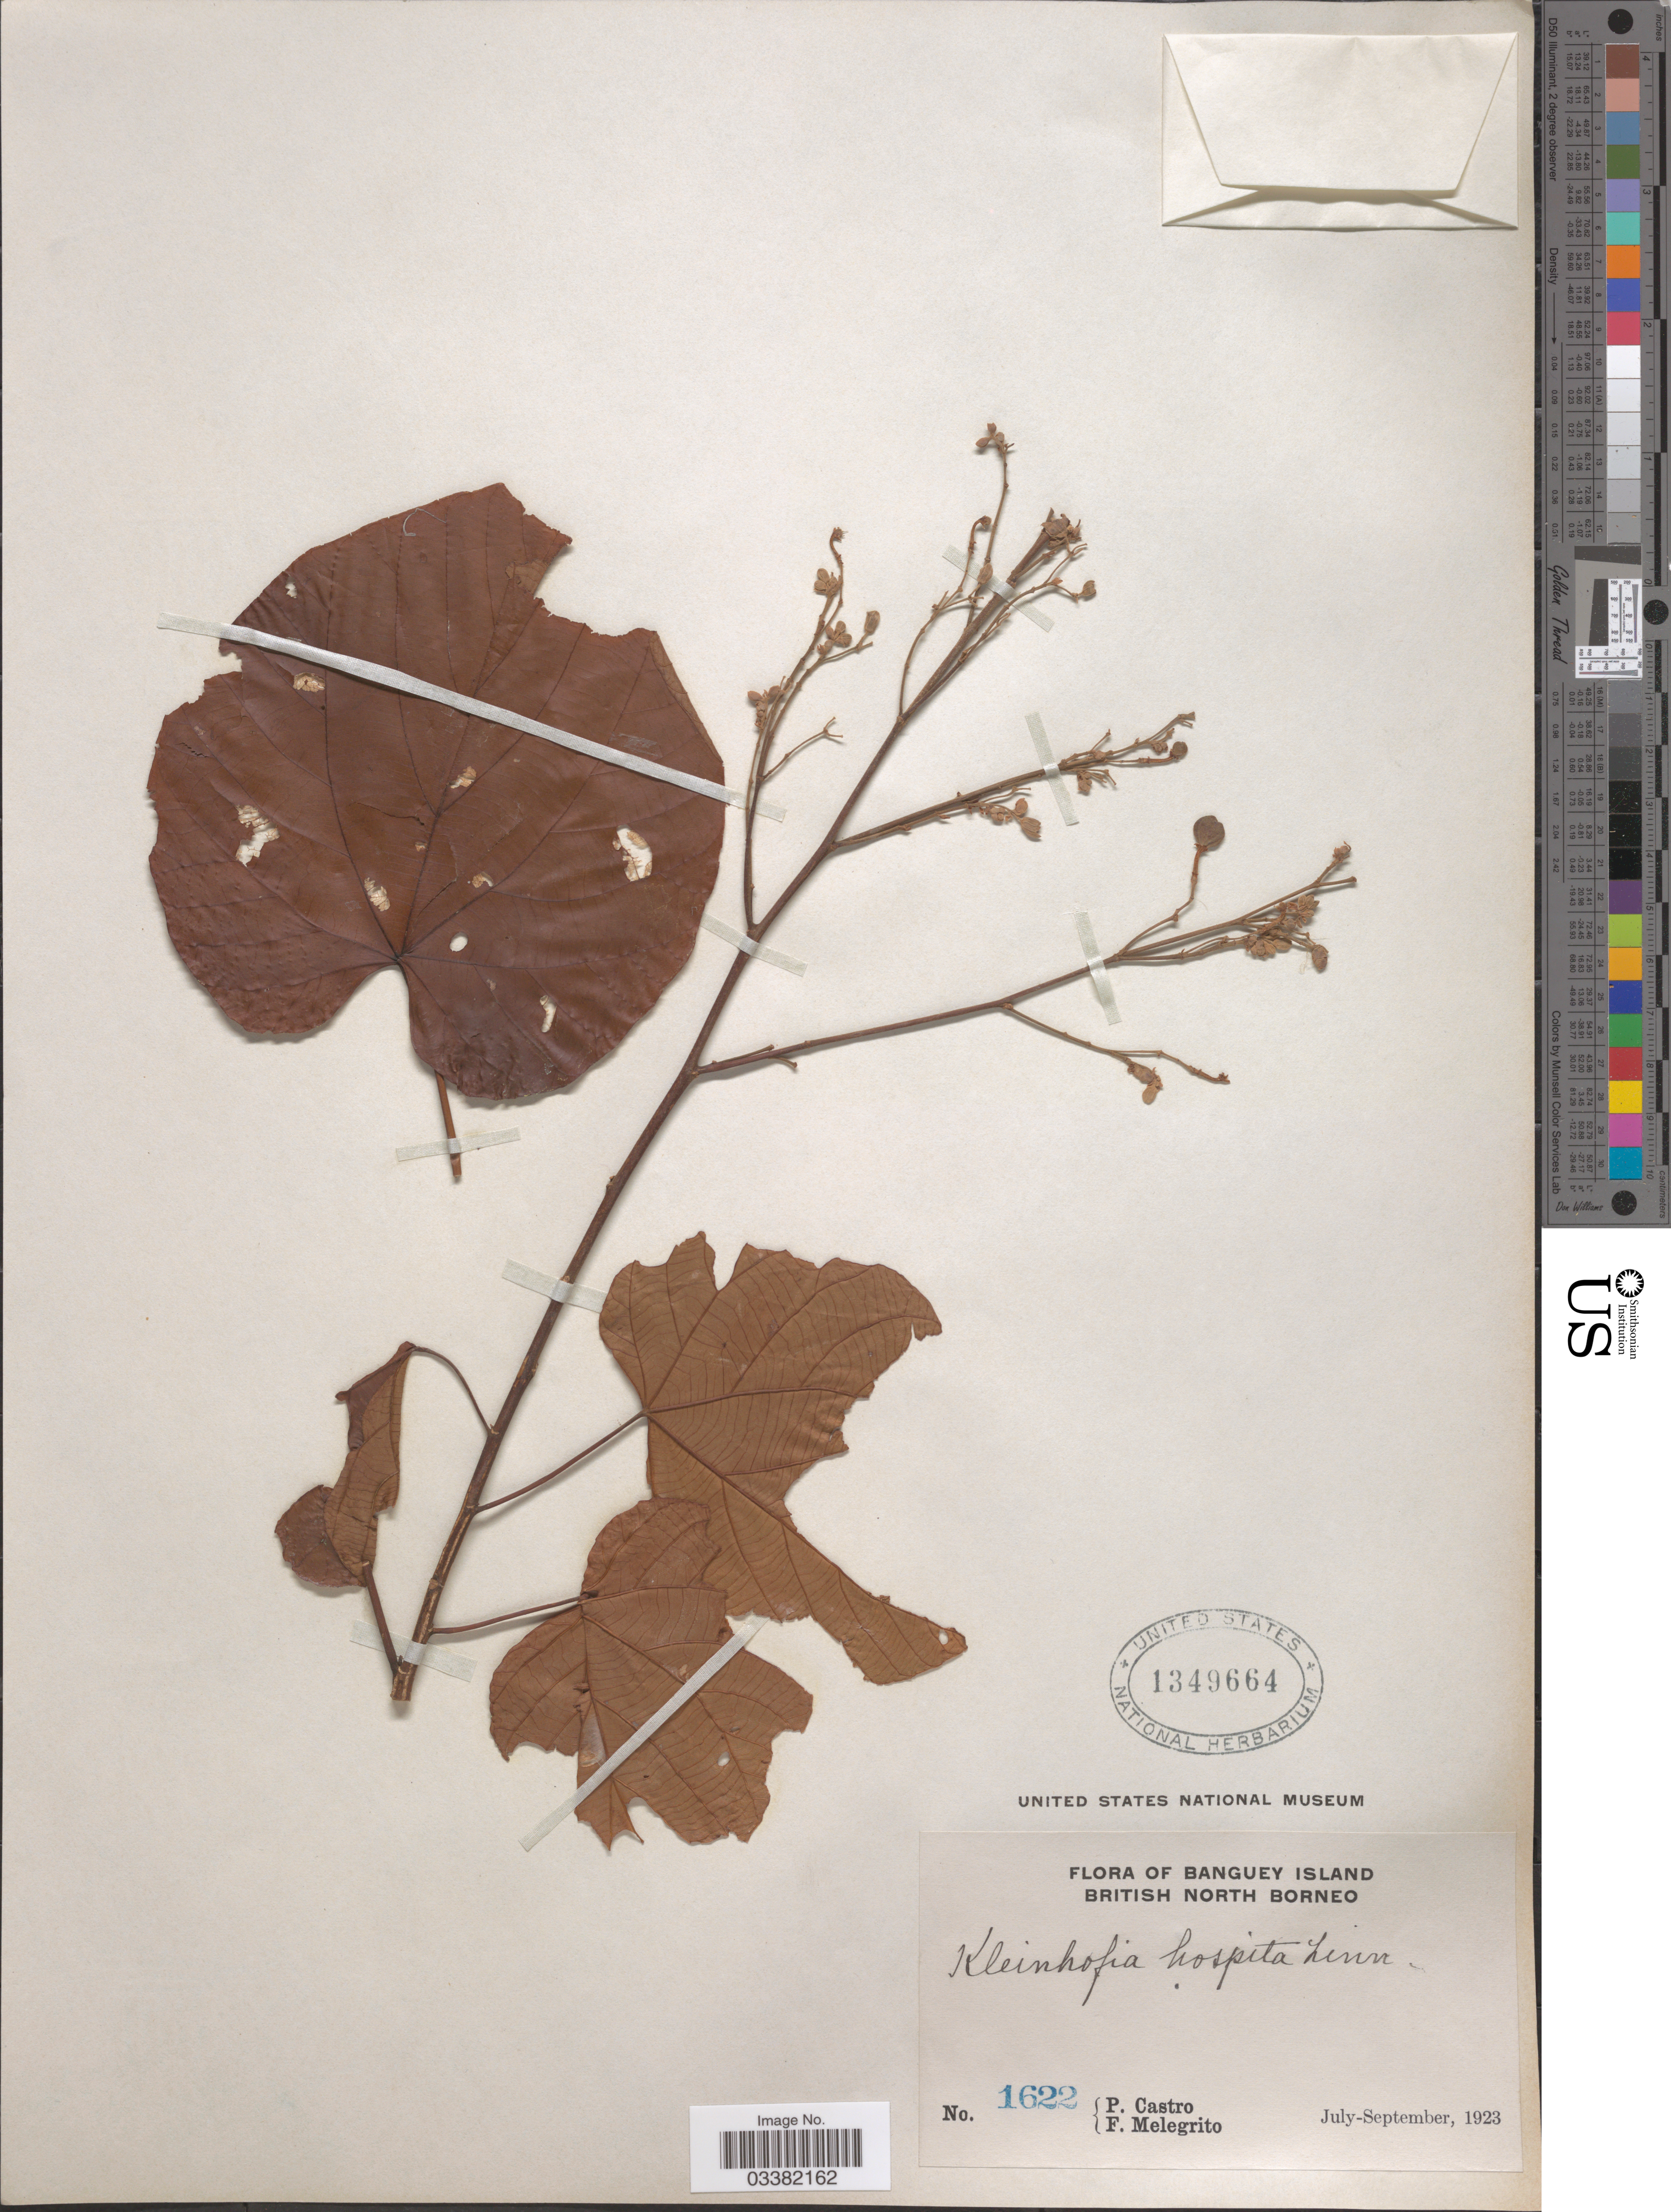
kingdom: Plantae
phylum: Tracheophyta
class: Magnoliopsida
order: Malvales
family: Malvaceae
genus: Kleinhovia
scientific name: Kleinhovia hospita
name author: L.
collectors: P. Castro & F. Melegrito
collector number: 1622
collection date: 1923-07/1923-09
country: Malaysia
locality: Banguey Island, British North Borneo.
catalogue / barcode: US 1349664